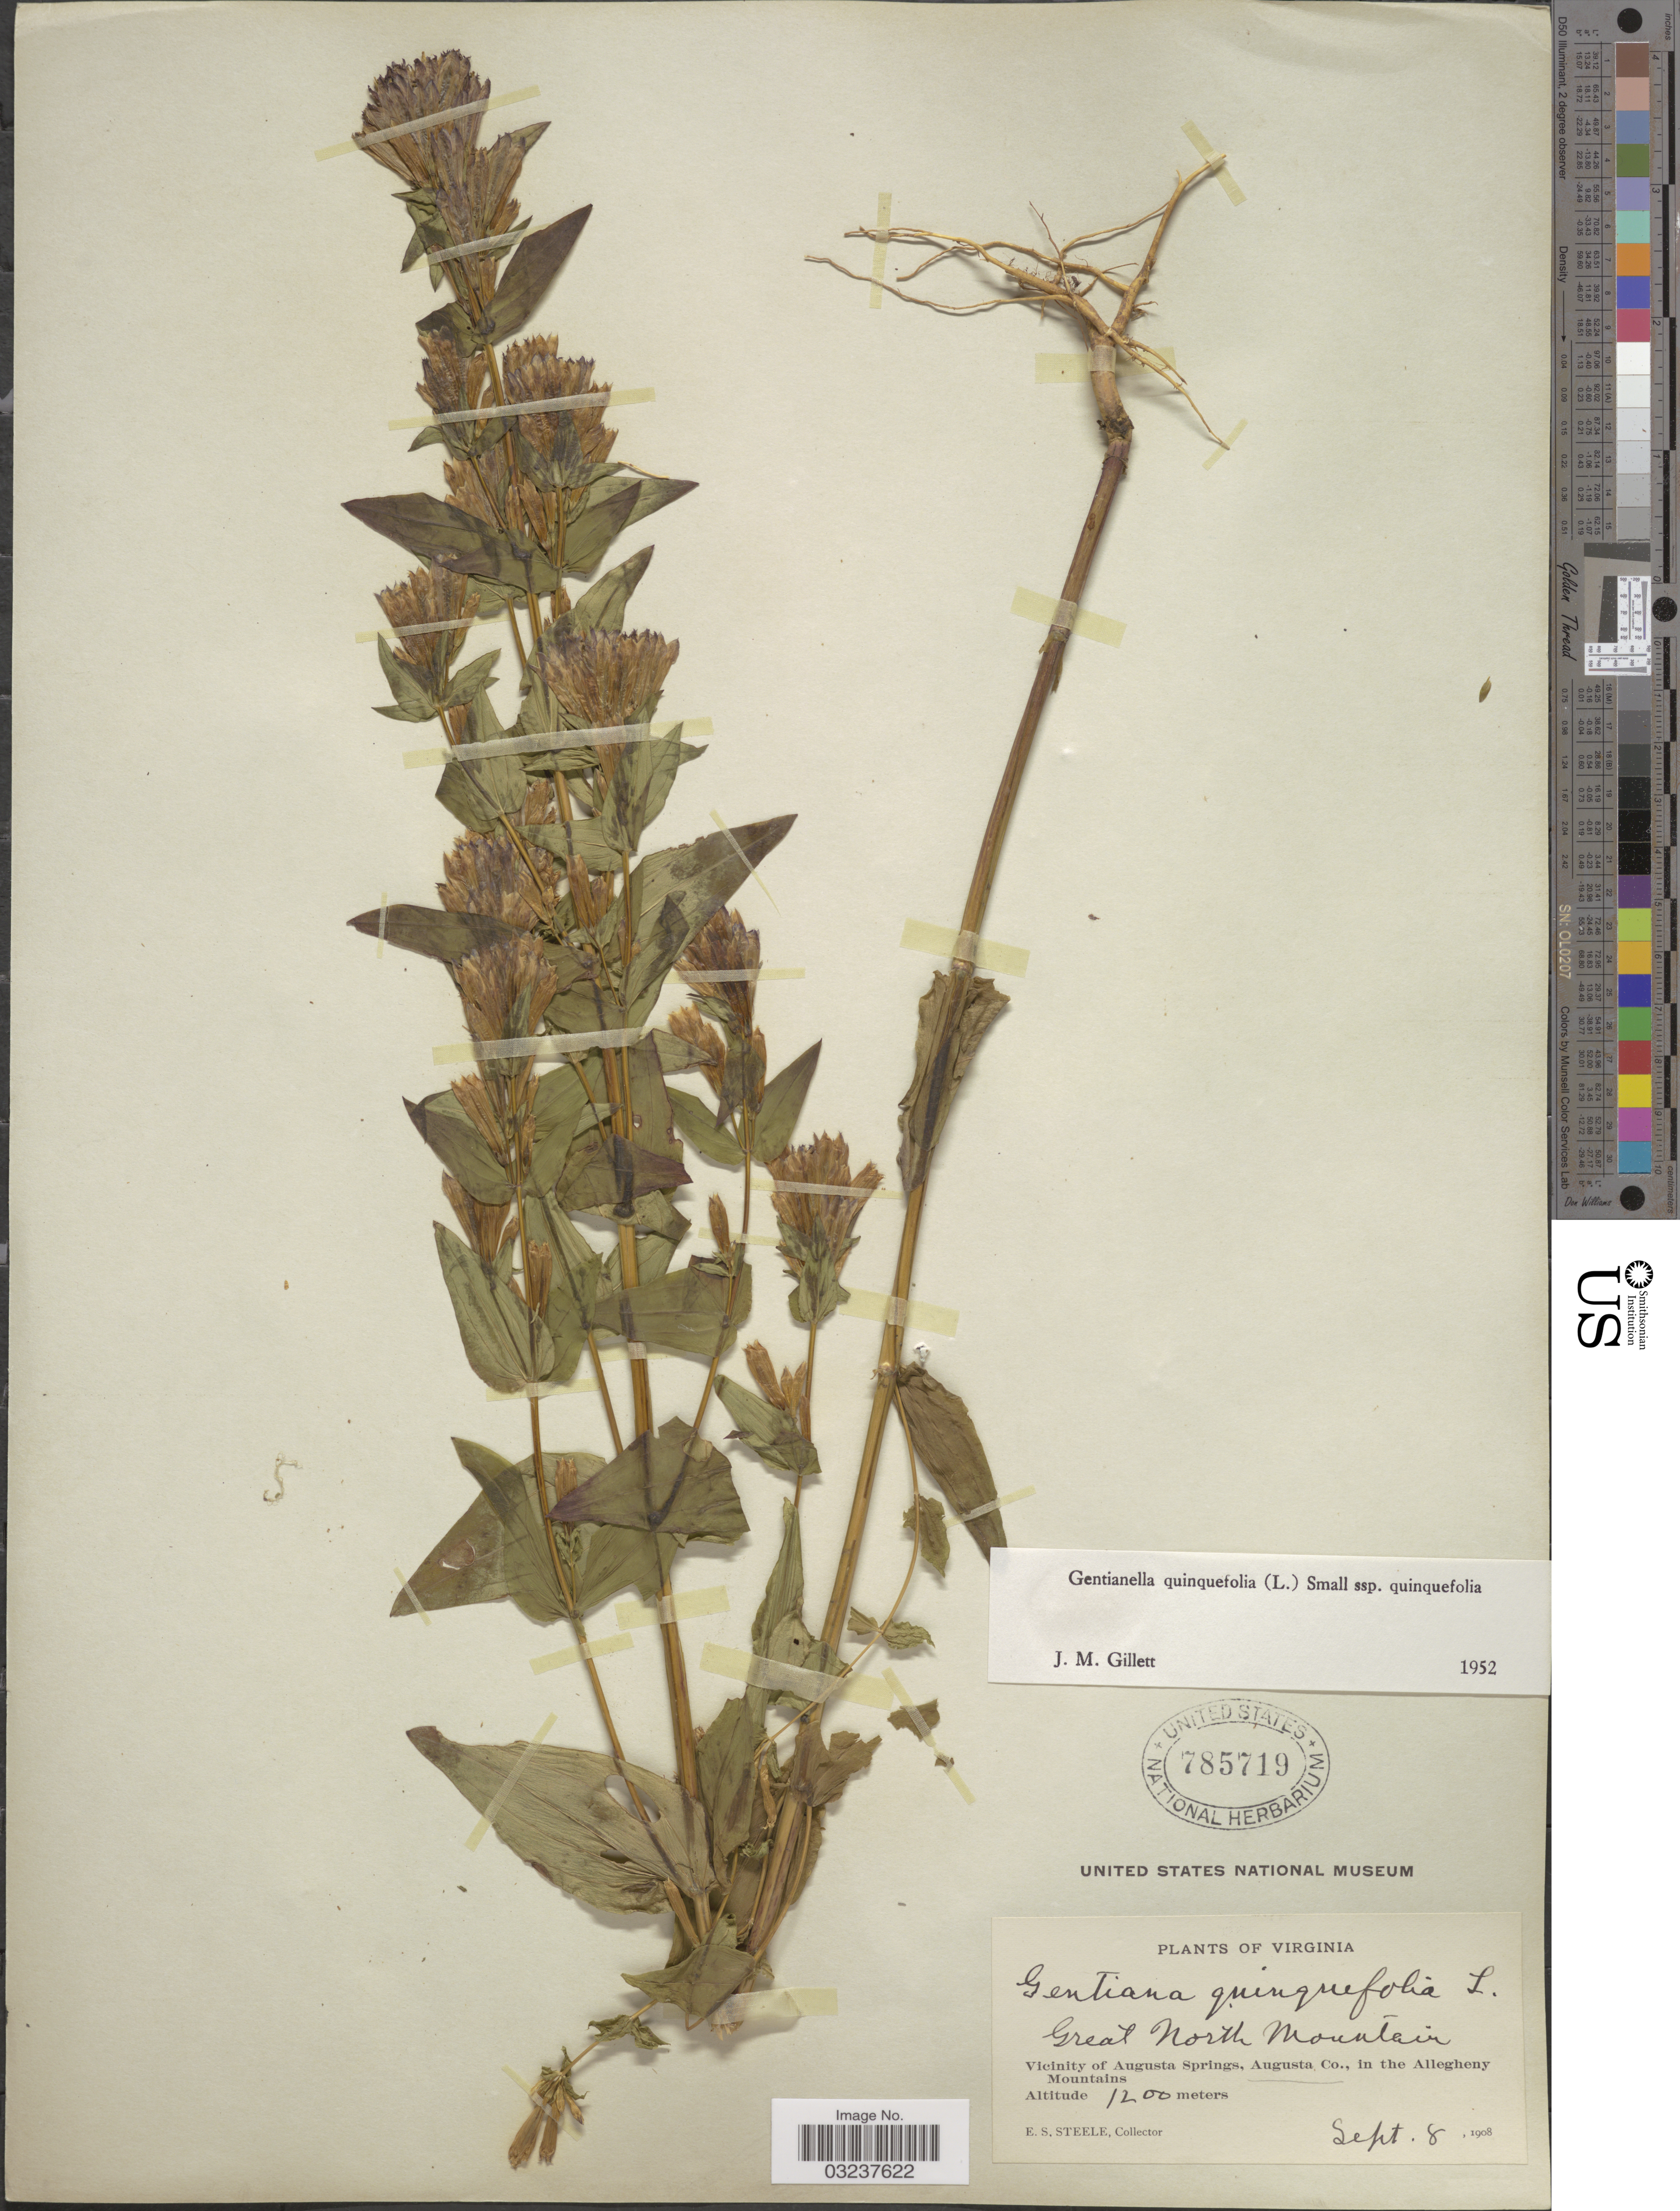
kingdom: Plantae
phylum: Tracheophyta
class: Magnoliopsida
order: Gentianales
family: Gentianaceae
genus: Gentianella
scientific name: Gentianella quinquefolia subsp. quinquefolia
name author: (L.) Small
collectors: E. Steele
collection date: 1908-09-08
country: United States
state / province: Virginia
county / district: Augusta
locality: Great North Mountain, Vicinity of Augusta Springs, Augusta Co., in the Allegheny Mountains.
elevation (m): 1200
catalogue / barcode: US 785719